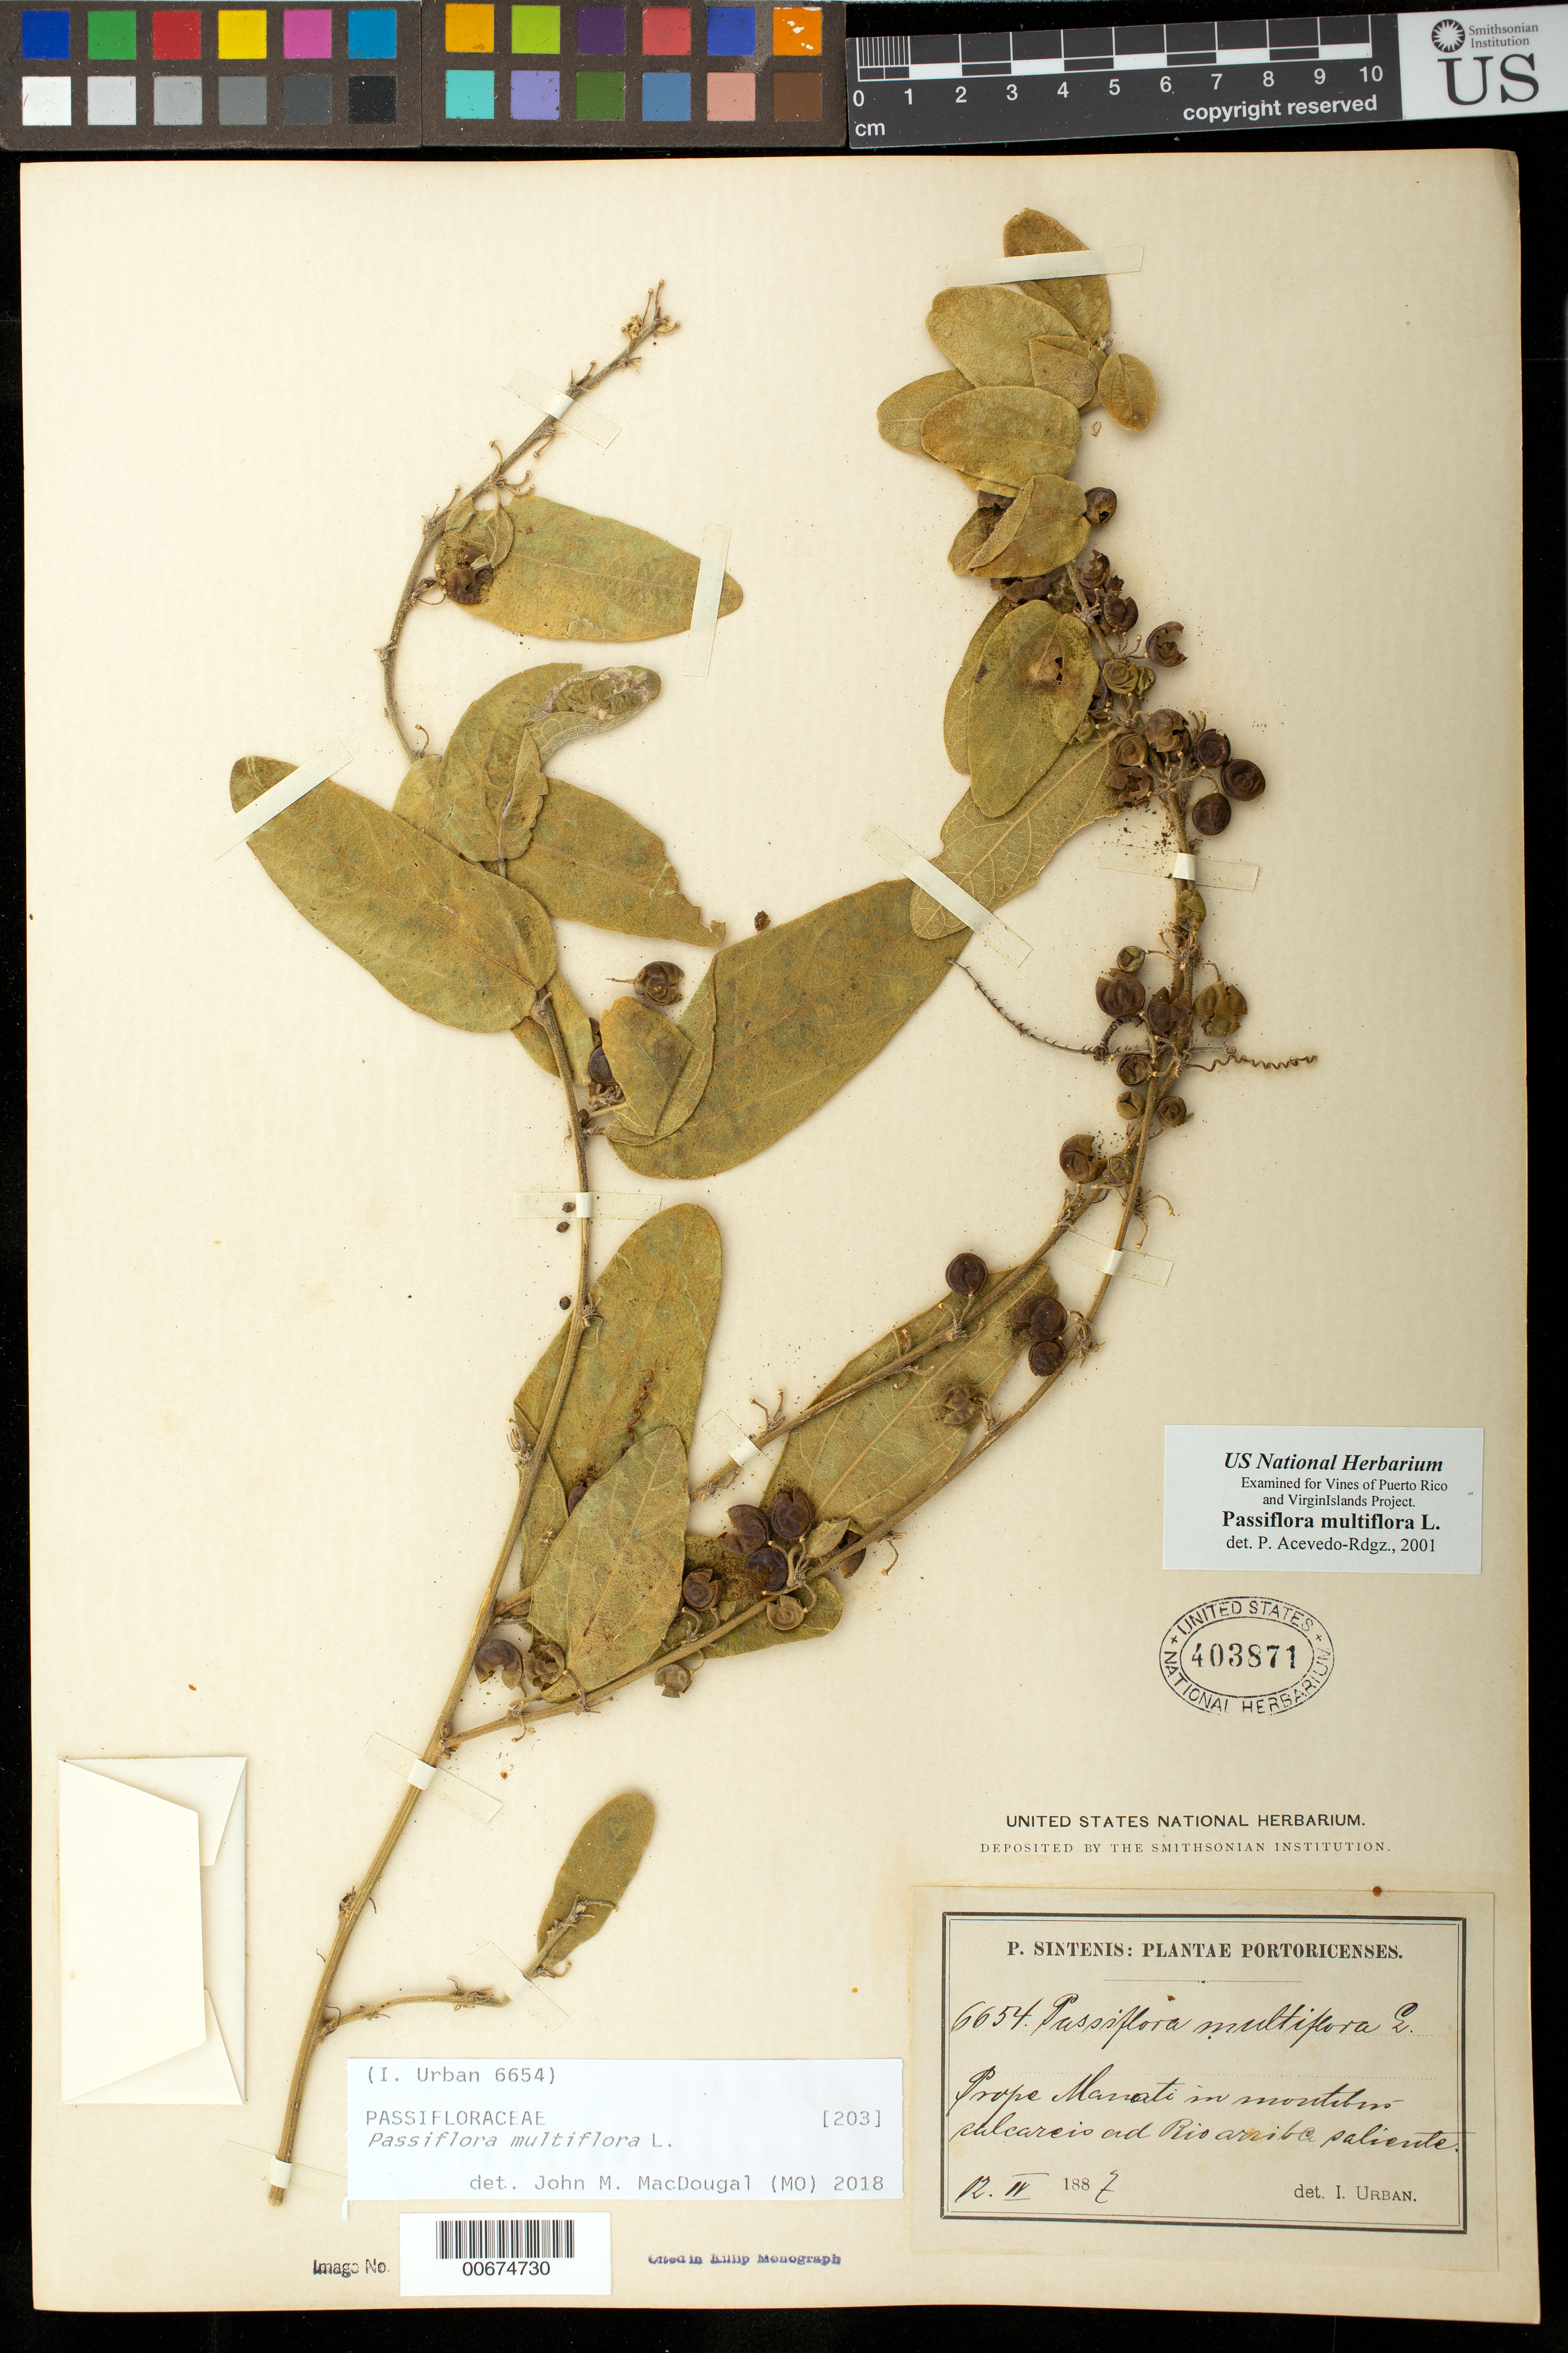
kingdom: Plantae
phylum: Tracheophyta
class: Magnoliopsida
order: Malpighiales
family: Passifloraceae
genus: Passiflora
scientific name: Passiflora multiflora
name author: L.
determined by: MacDougal, John M.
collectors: I. Urban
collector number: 6654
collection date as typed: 14 Jan 1885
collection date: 1887-04-12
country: Puerto Rico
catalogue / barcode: US 403871